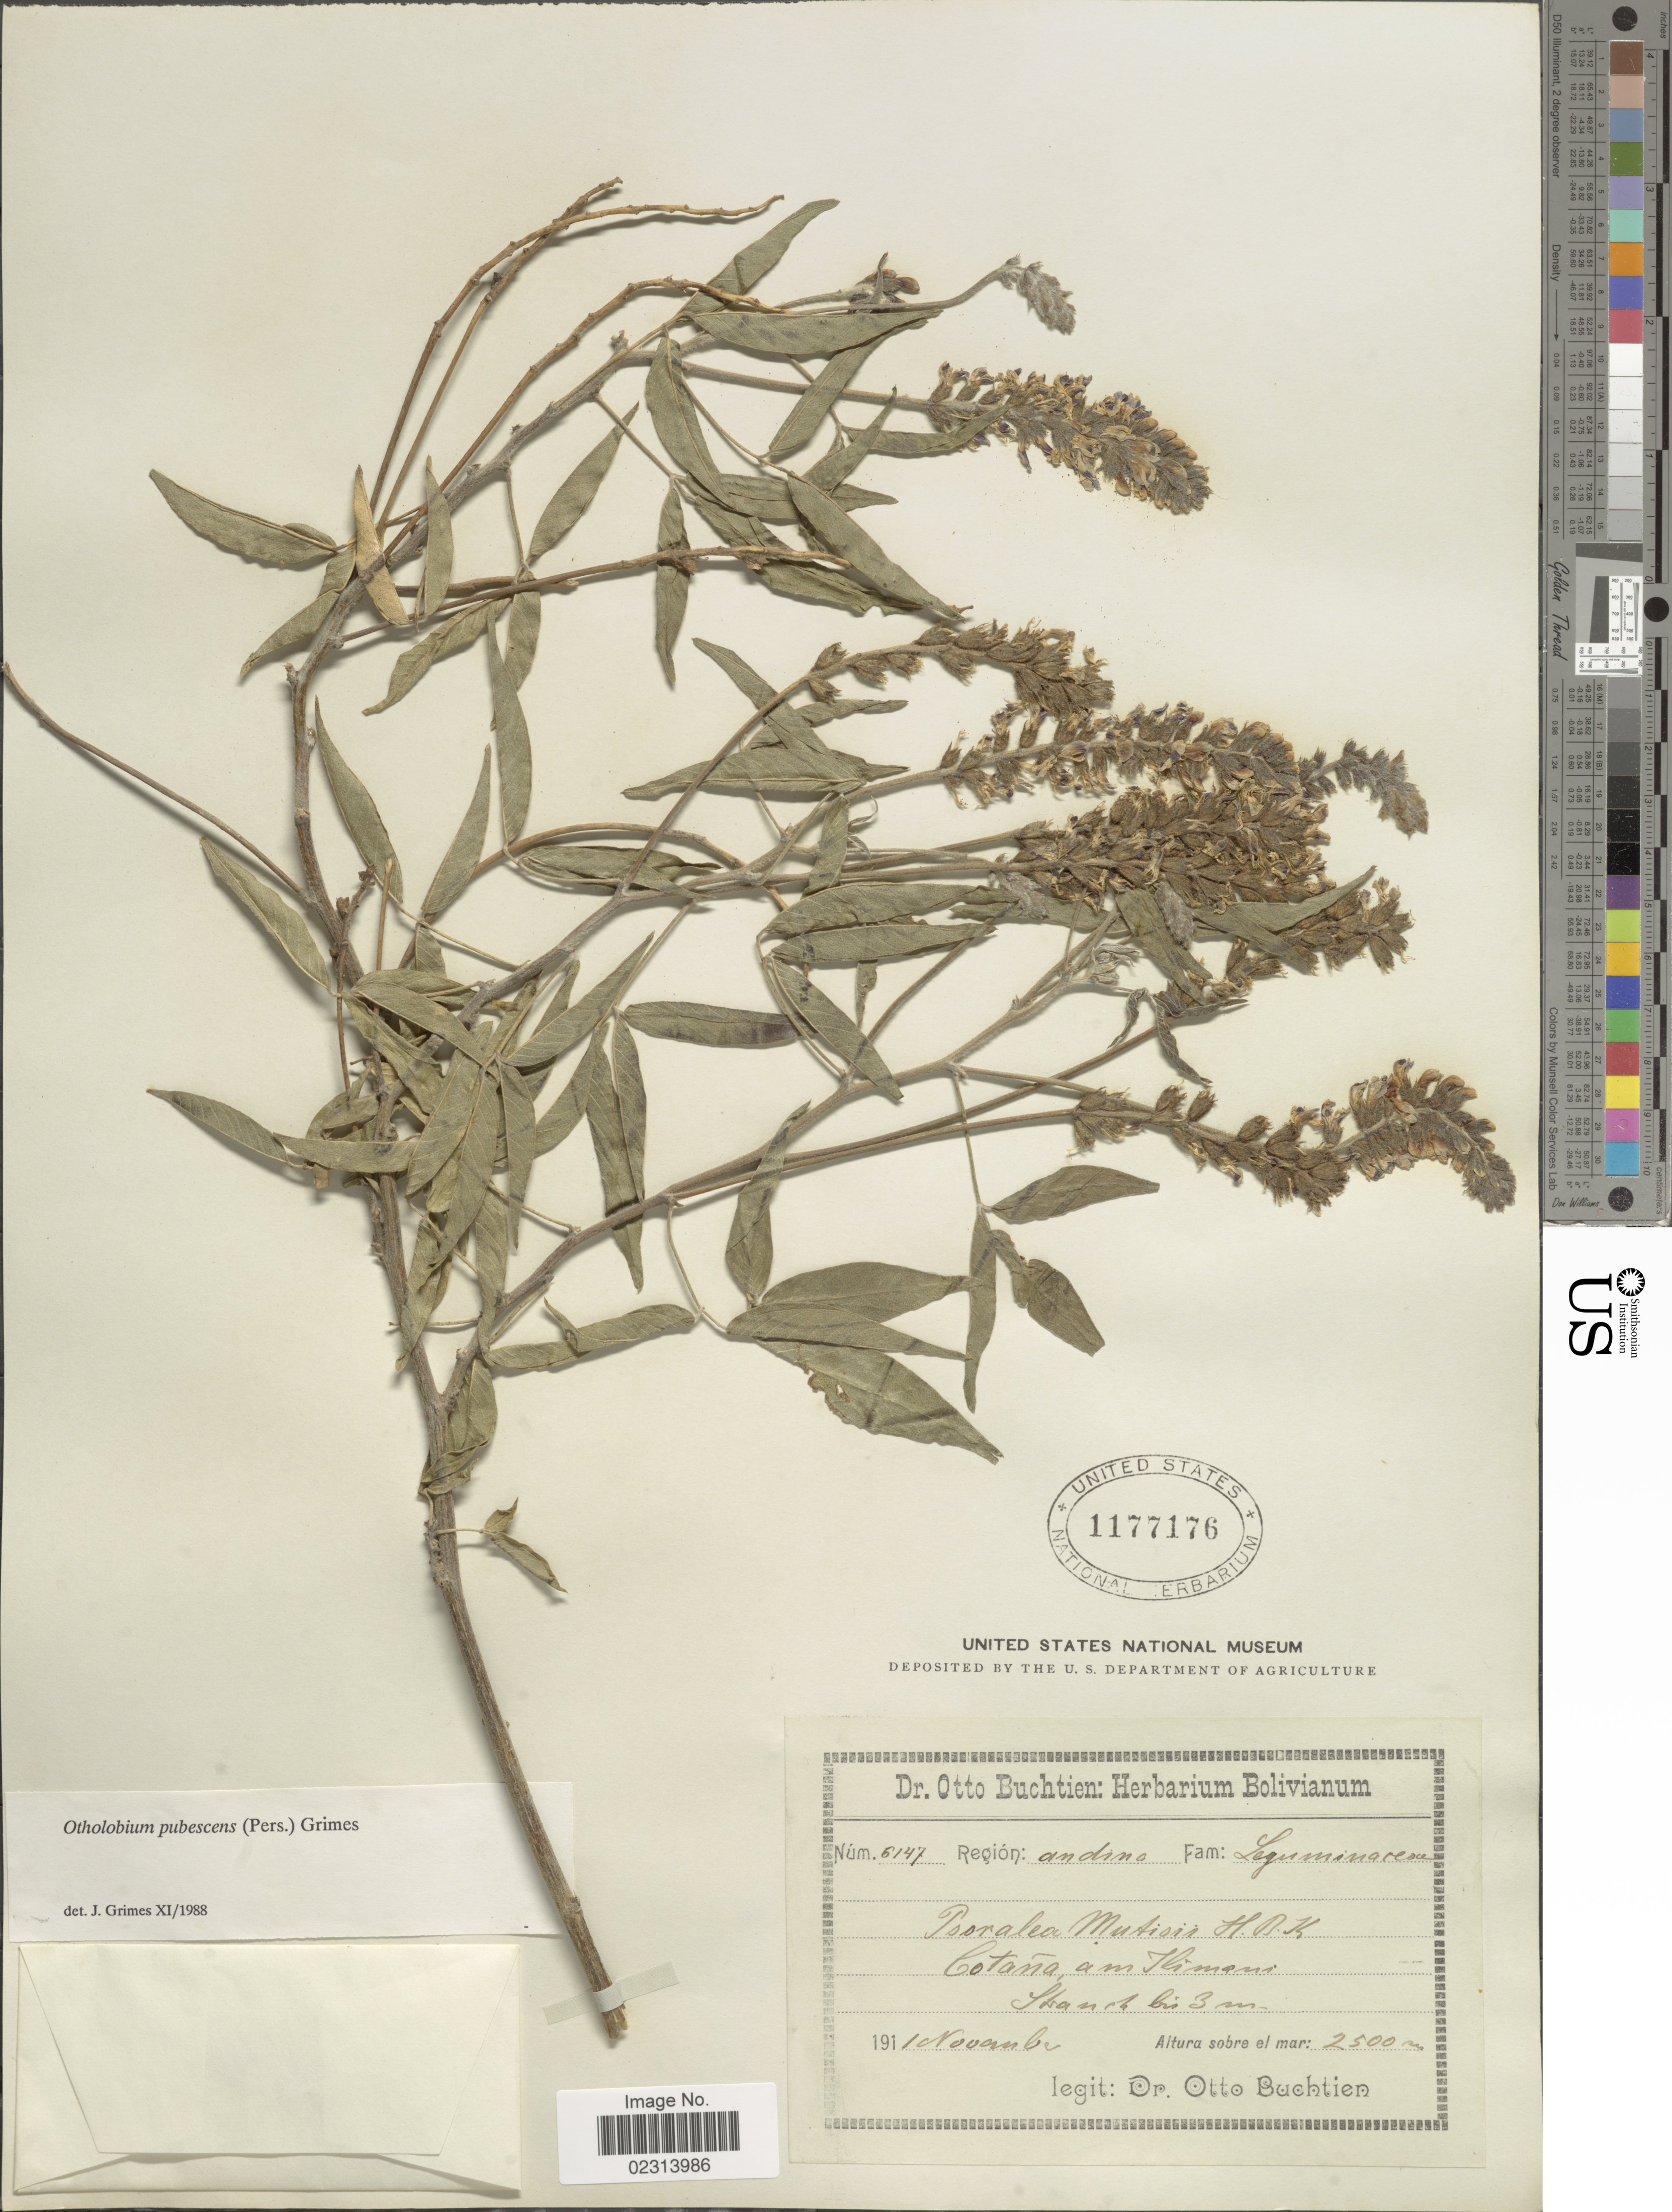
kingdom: Plantae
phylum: Tracheophyta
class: Magnoliopsida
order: Fabales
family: Fabaceae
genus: Otholobium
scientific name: Otholobium pubescens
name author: (Poir.) J.W. Grimes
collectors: O. Buchtien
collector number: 6147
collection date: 1911-11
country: Bolivia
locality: Cotaña am Illimani.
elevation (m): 2500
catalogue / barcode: US 1177176